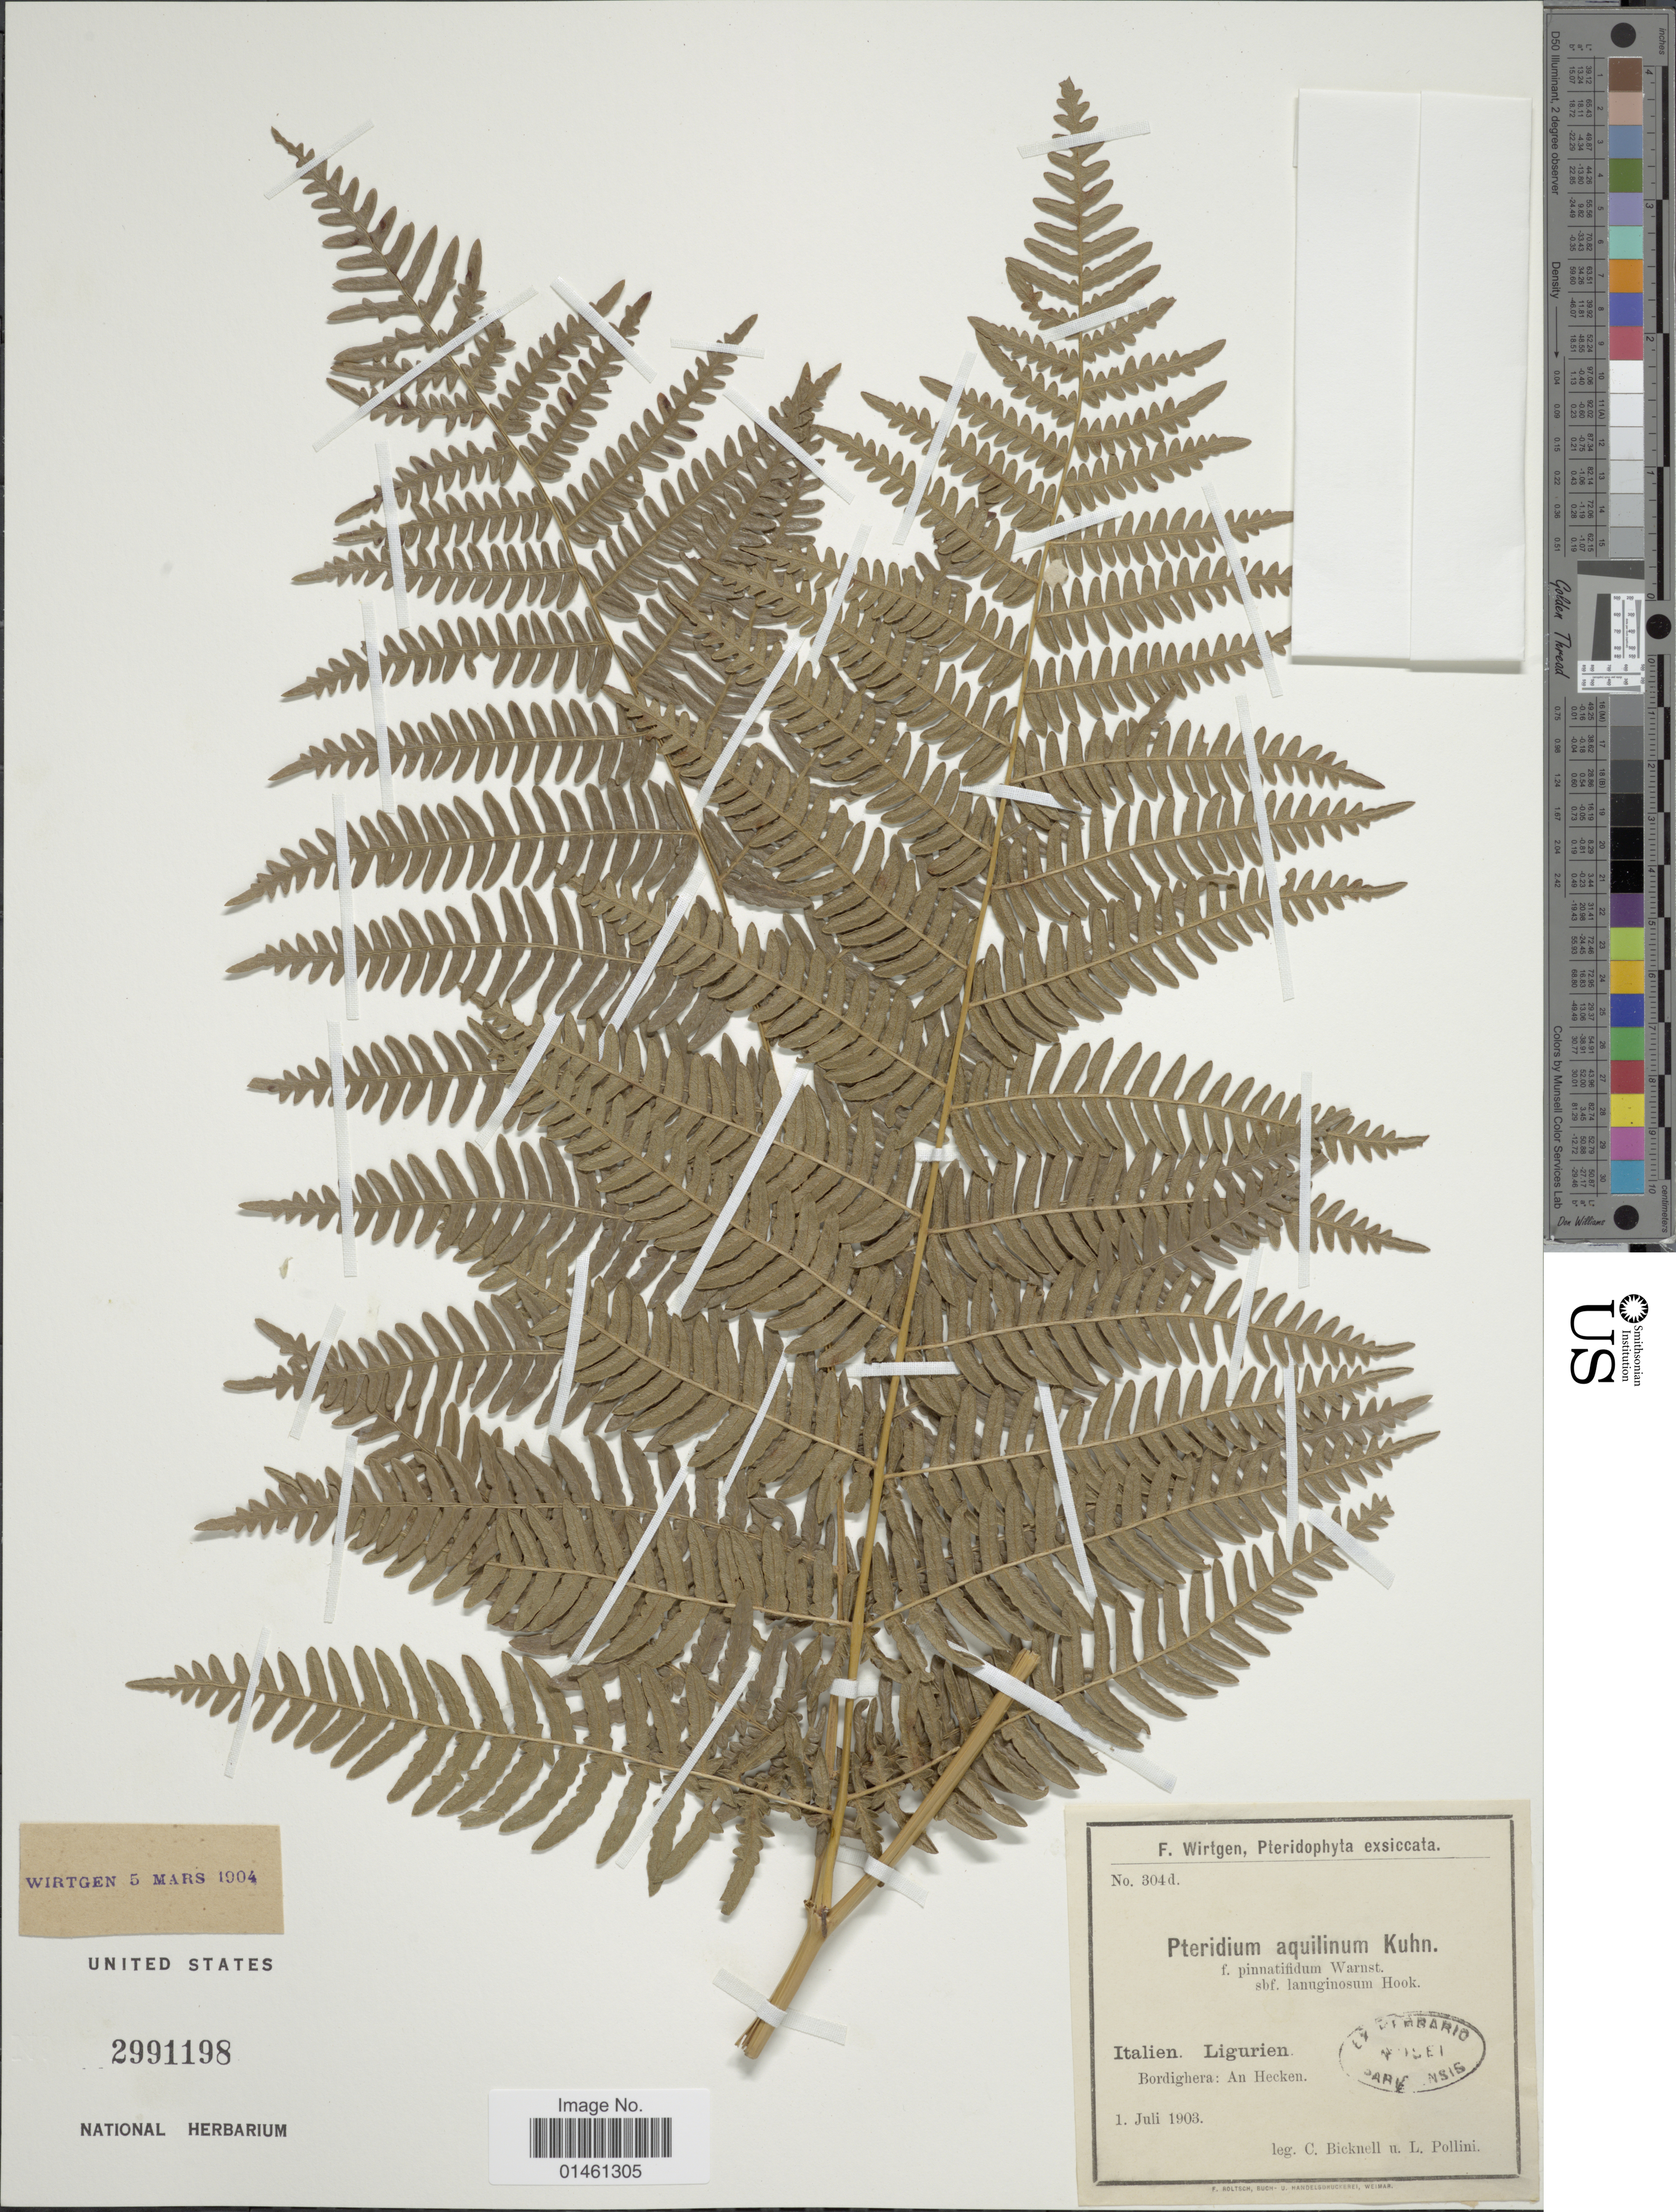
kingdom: Plantae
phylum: Tracheophyta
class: Polypodiopsida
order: Polypodiales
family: Dennstaedtiaceae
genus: Pteridium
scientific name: Pteridium aquilinum var. typicum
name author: R.M. Tryon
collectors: C. Bicknell & L. Pollini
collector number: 304d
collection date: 1903-07-01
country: Italy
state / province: Liguria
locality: Italien, Ligurien, Bordighera: An Hecken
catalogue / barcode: US 2991198